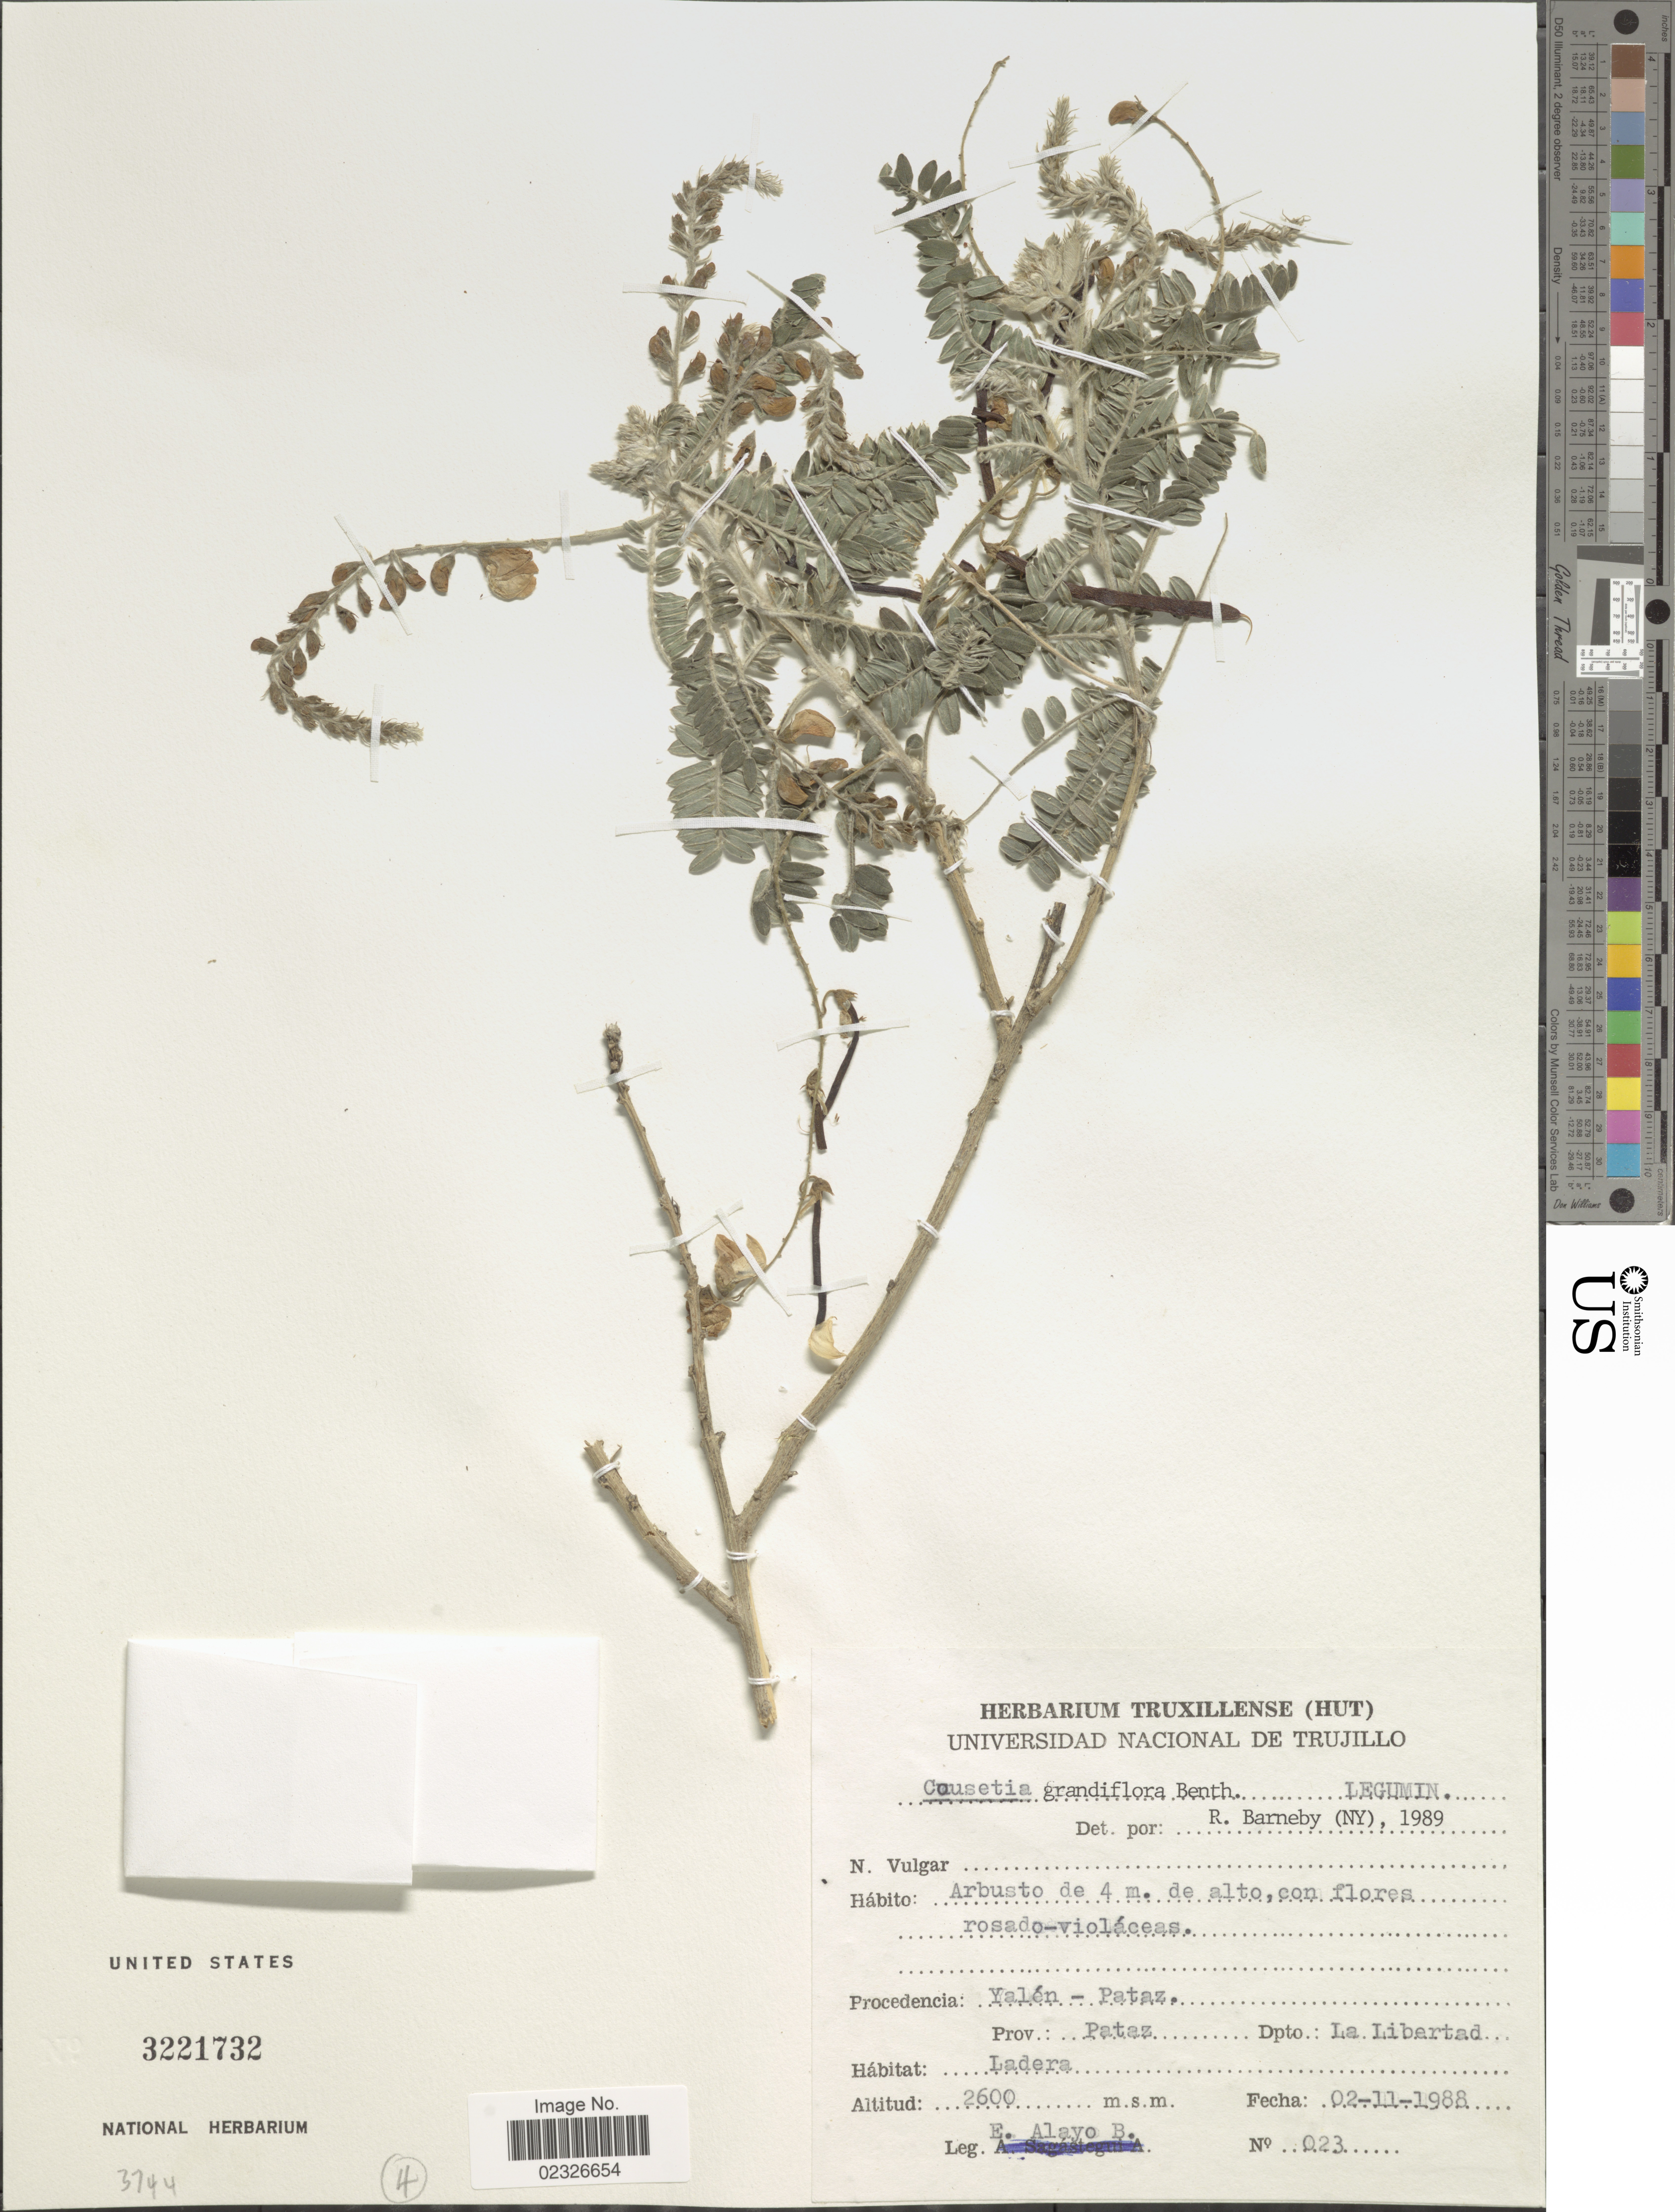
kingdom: Plantae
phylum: Tracheophyta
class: Magnoliopsida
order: Fabales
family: Fabaceae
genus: Coursetia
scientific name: Coursetia grandiflora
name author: Benth.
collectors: E. Alayo B.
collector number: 023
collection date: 1988-11-02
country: Peru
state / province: La Libertad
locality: Yalén-Pataz. Prov. Pataz.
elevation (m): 2600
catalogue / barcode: US 3221732